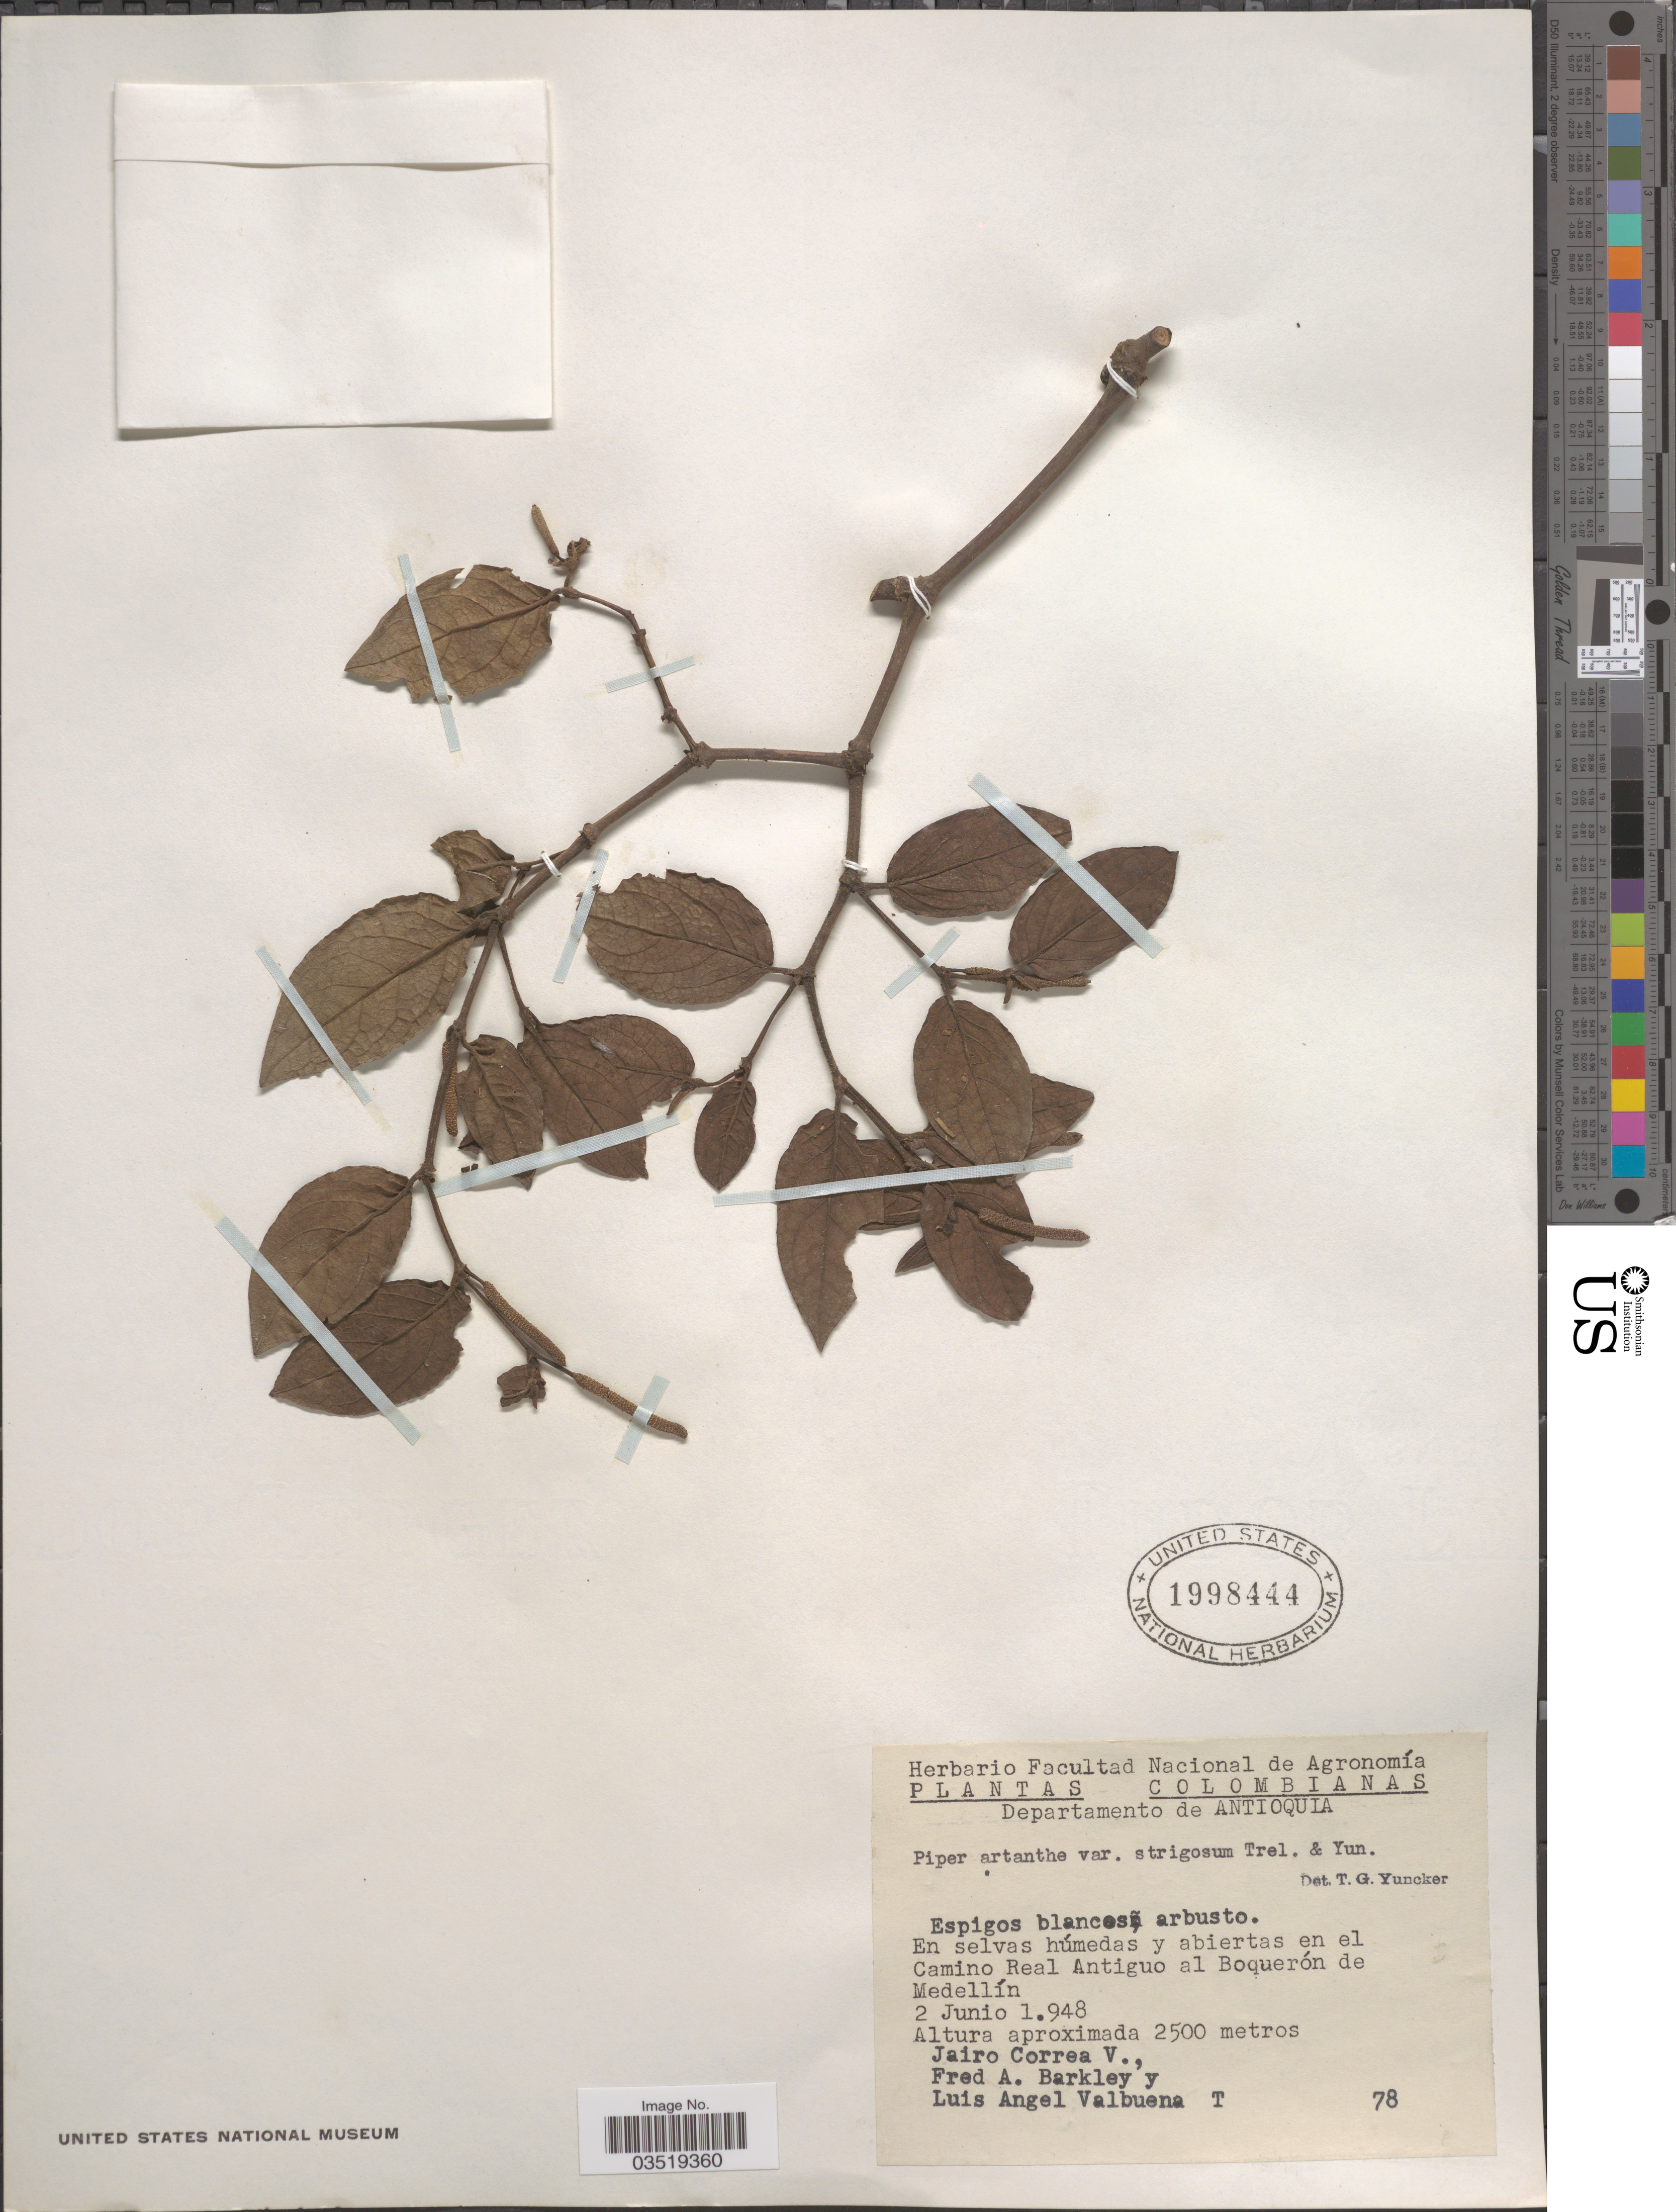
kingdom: Plantae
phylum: Tracheophyta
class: Magnoliopsida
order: Piperales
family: Piperaceae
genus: Piper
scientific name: Piper artanthe var. strigosum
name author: Trel. & Yunck.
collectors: J. Correa, F. A. Barkley & L. Valbuena T.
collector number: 78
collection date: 1948-06-02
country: Colombia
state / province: Antioquia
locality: Departamento de Antioquia. En el Camino Real Antiguo al Boquerón de Medellín.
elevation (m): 2500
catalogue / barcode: US 1998444